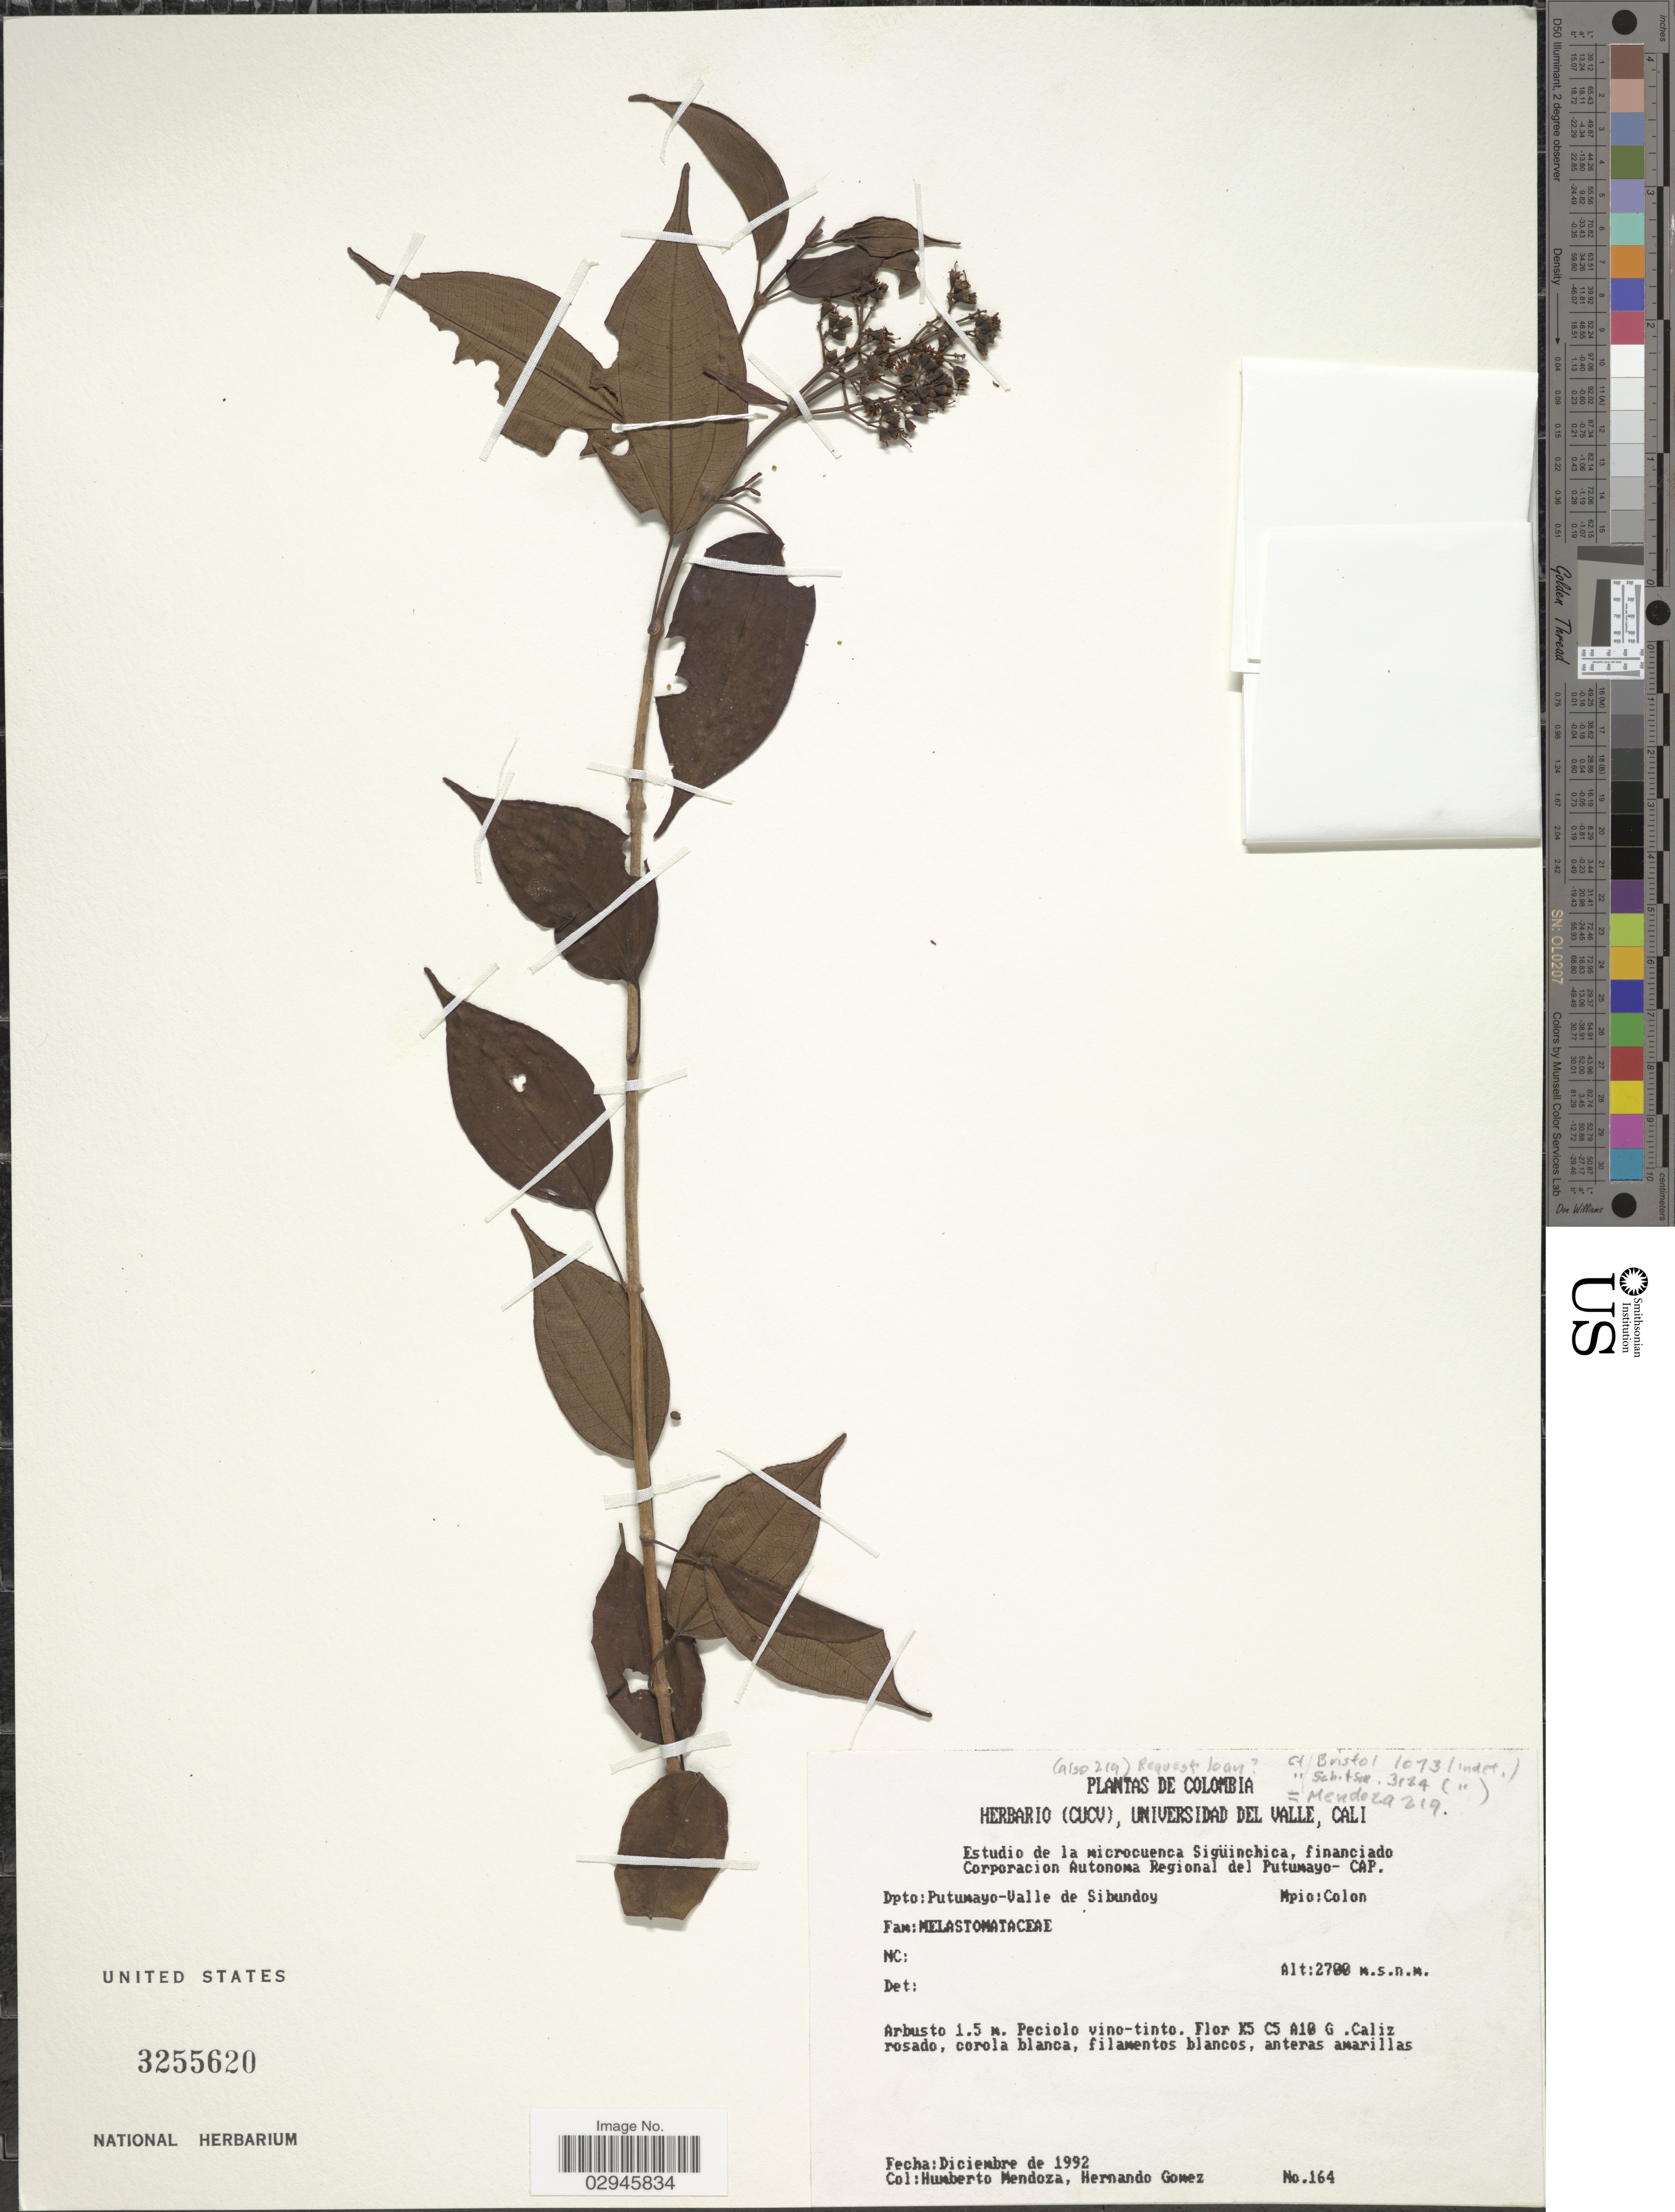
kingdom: Plantae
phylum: Tracheophyta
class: Magnoliopsida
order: Myrtales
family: Melastomataceae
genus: Miconia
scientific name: Miconia sp.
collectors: H. Mendoza & H. Gomez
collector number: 164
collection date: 1992-12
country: Colombia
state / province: Putumayo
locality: Dpto: Putumayo-Valle de Sibundoy. Mpio: Colon.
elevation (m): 2700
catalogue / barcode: US 3255620